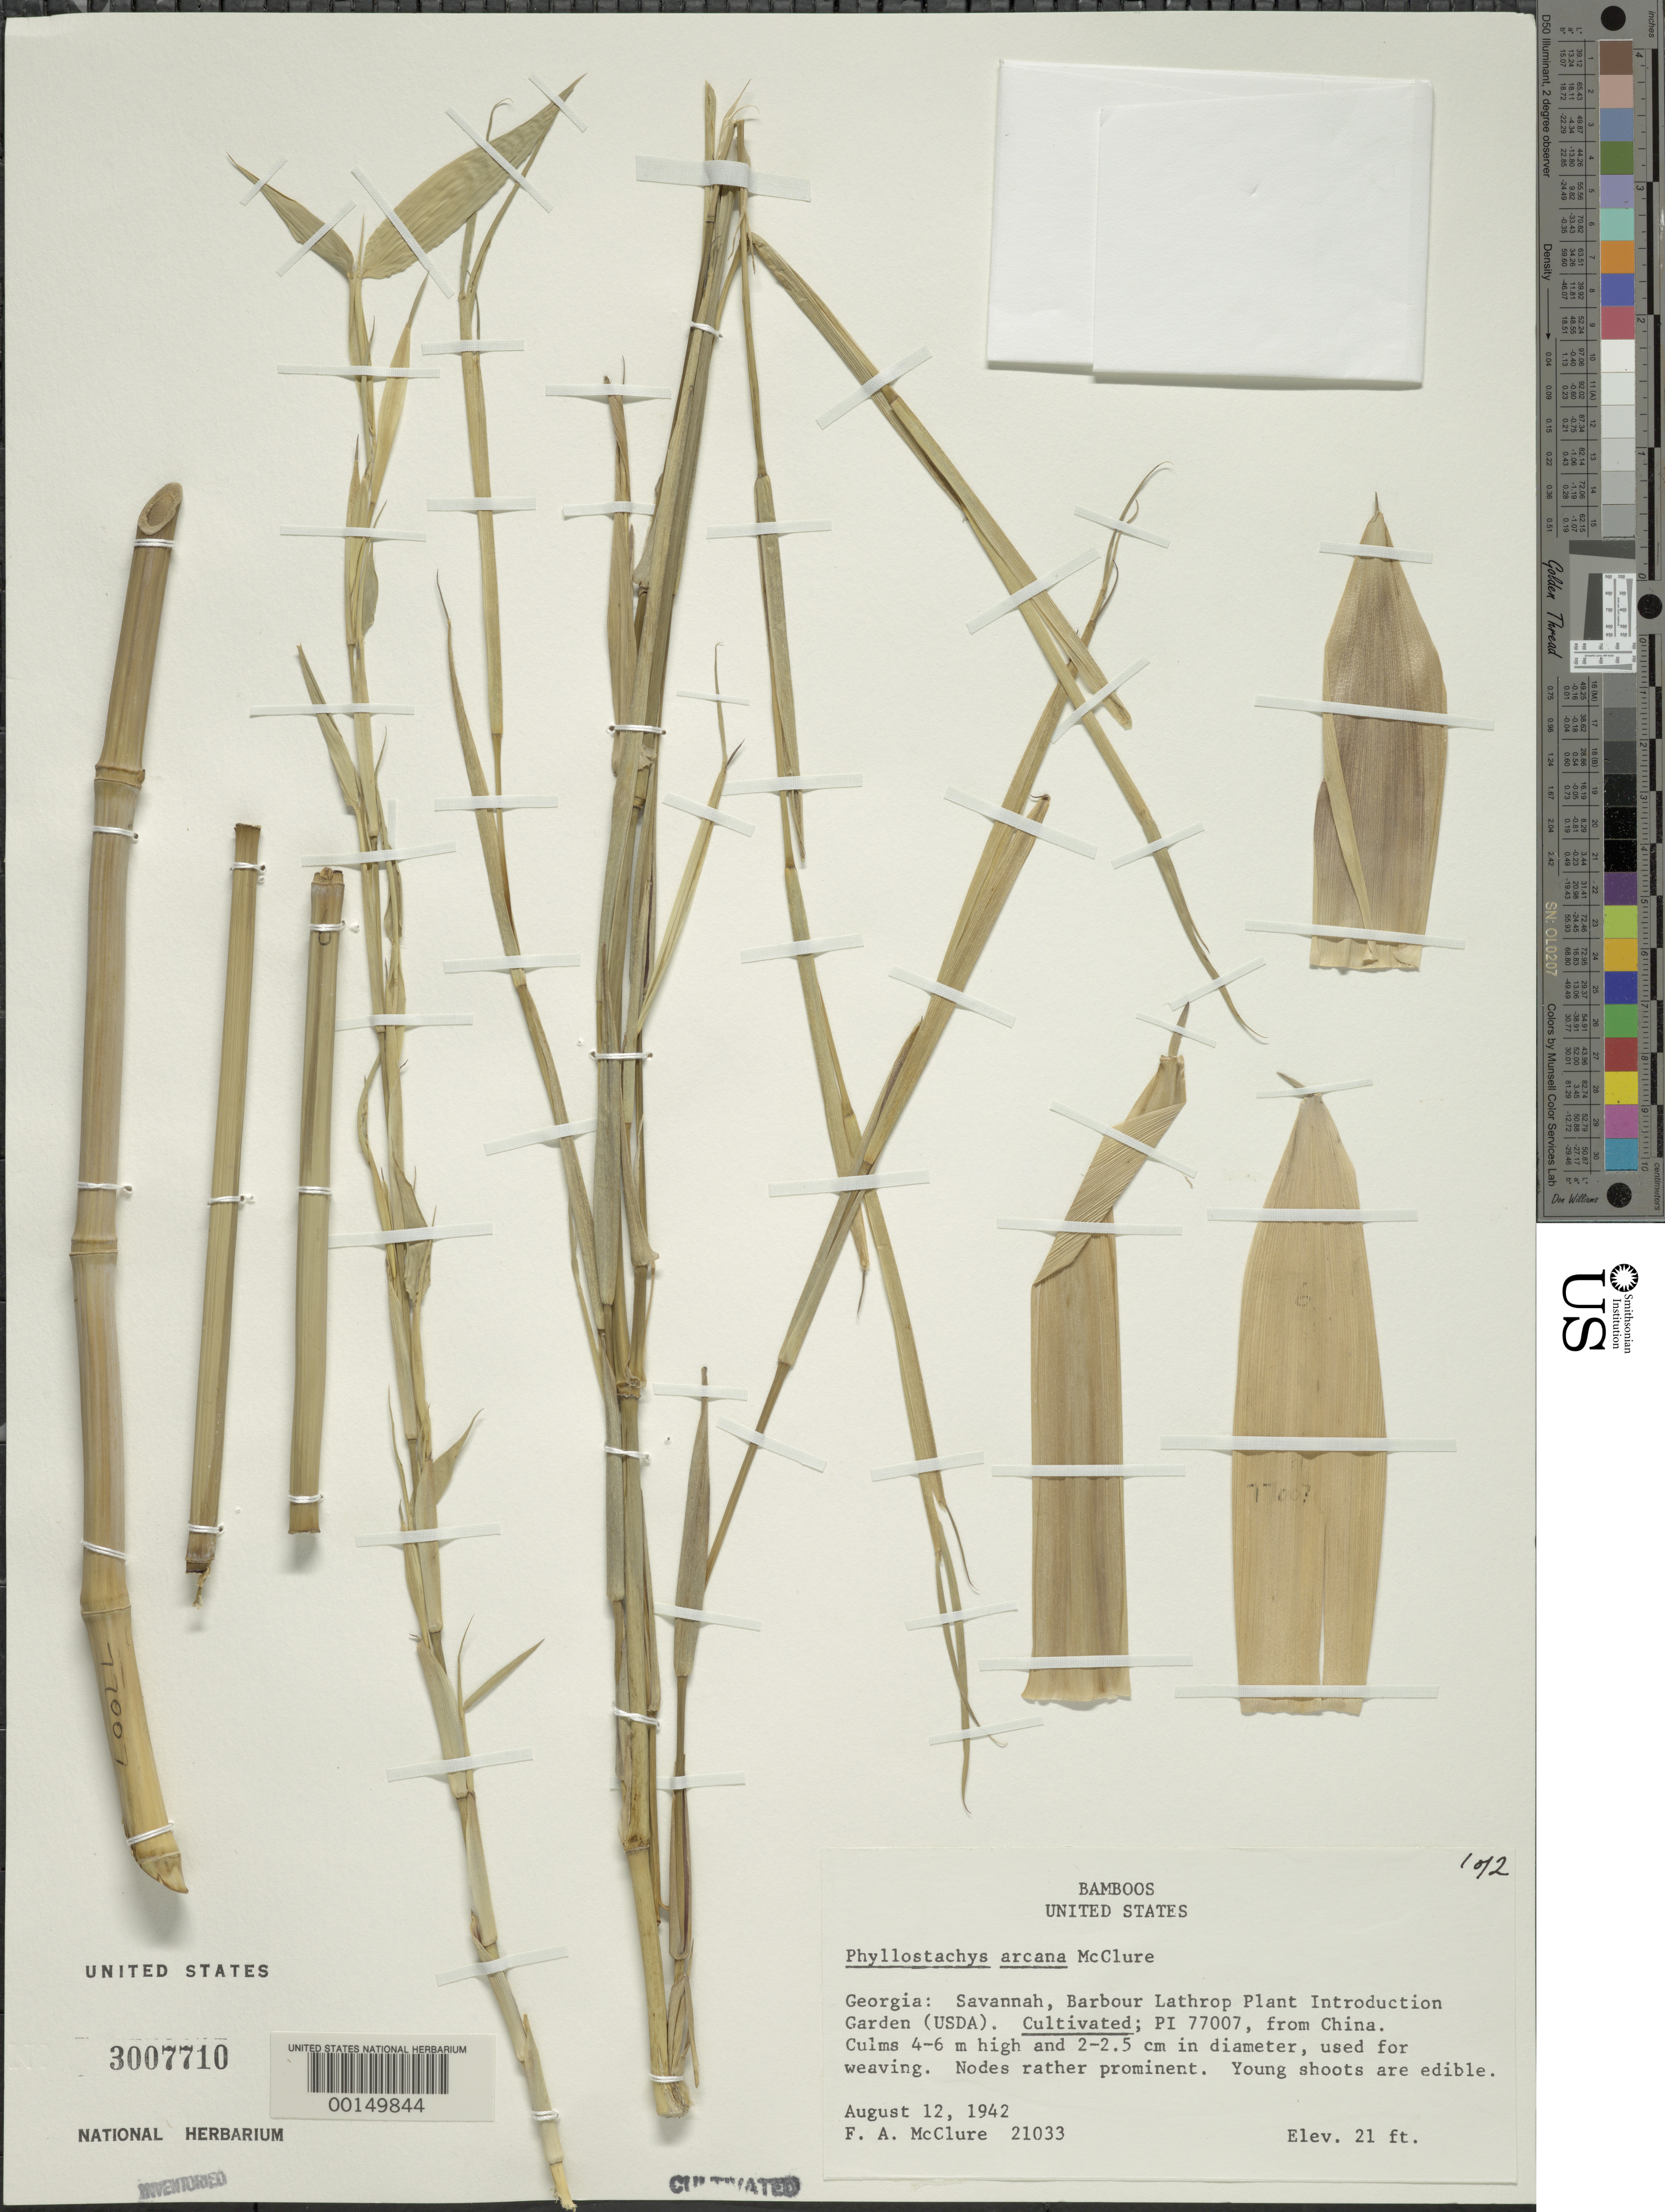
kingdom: Plantae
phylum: Tracheophyta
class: Liliopsida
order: Poales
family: Poaceae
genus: Phyllostachys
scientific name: Phyllostachys arcana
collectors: F. A. McClure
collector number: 21033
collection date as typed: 12 Aug 1942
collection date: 1942-08-12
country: United States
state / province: Georgia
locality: Savannah, barbour lathrop plant intro. garden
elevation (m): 6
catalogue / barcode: US 3007710